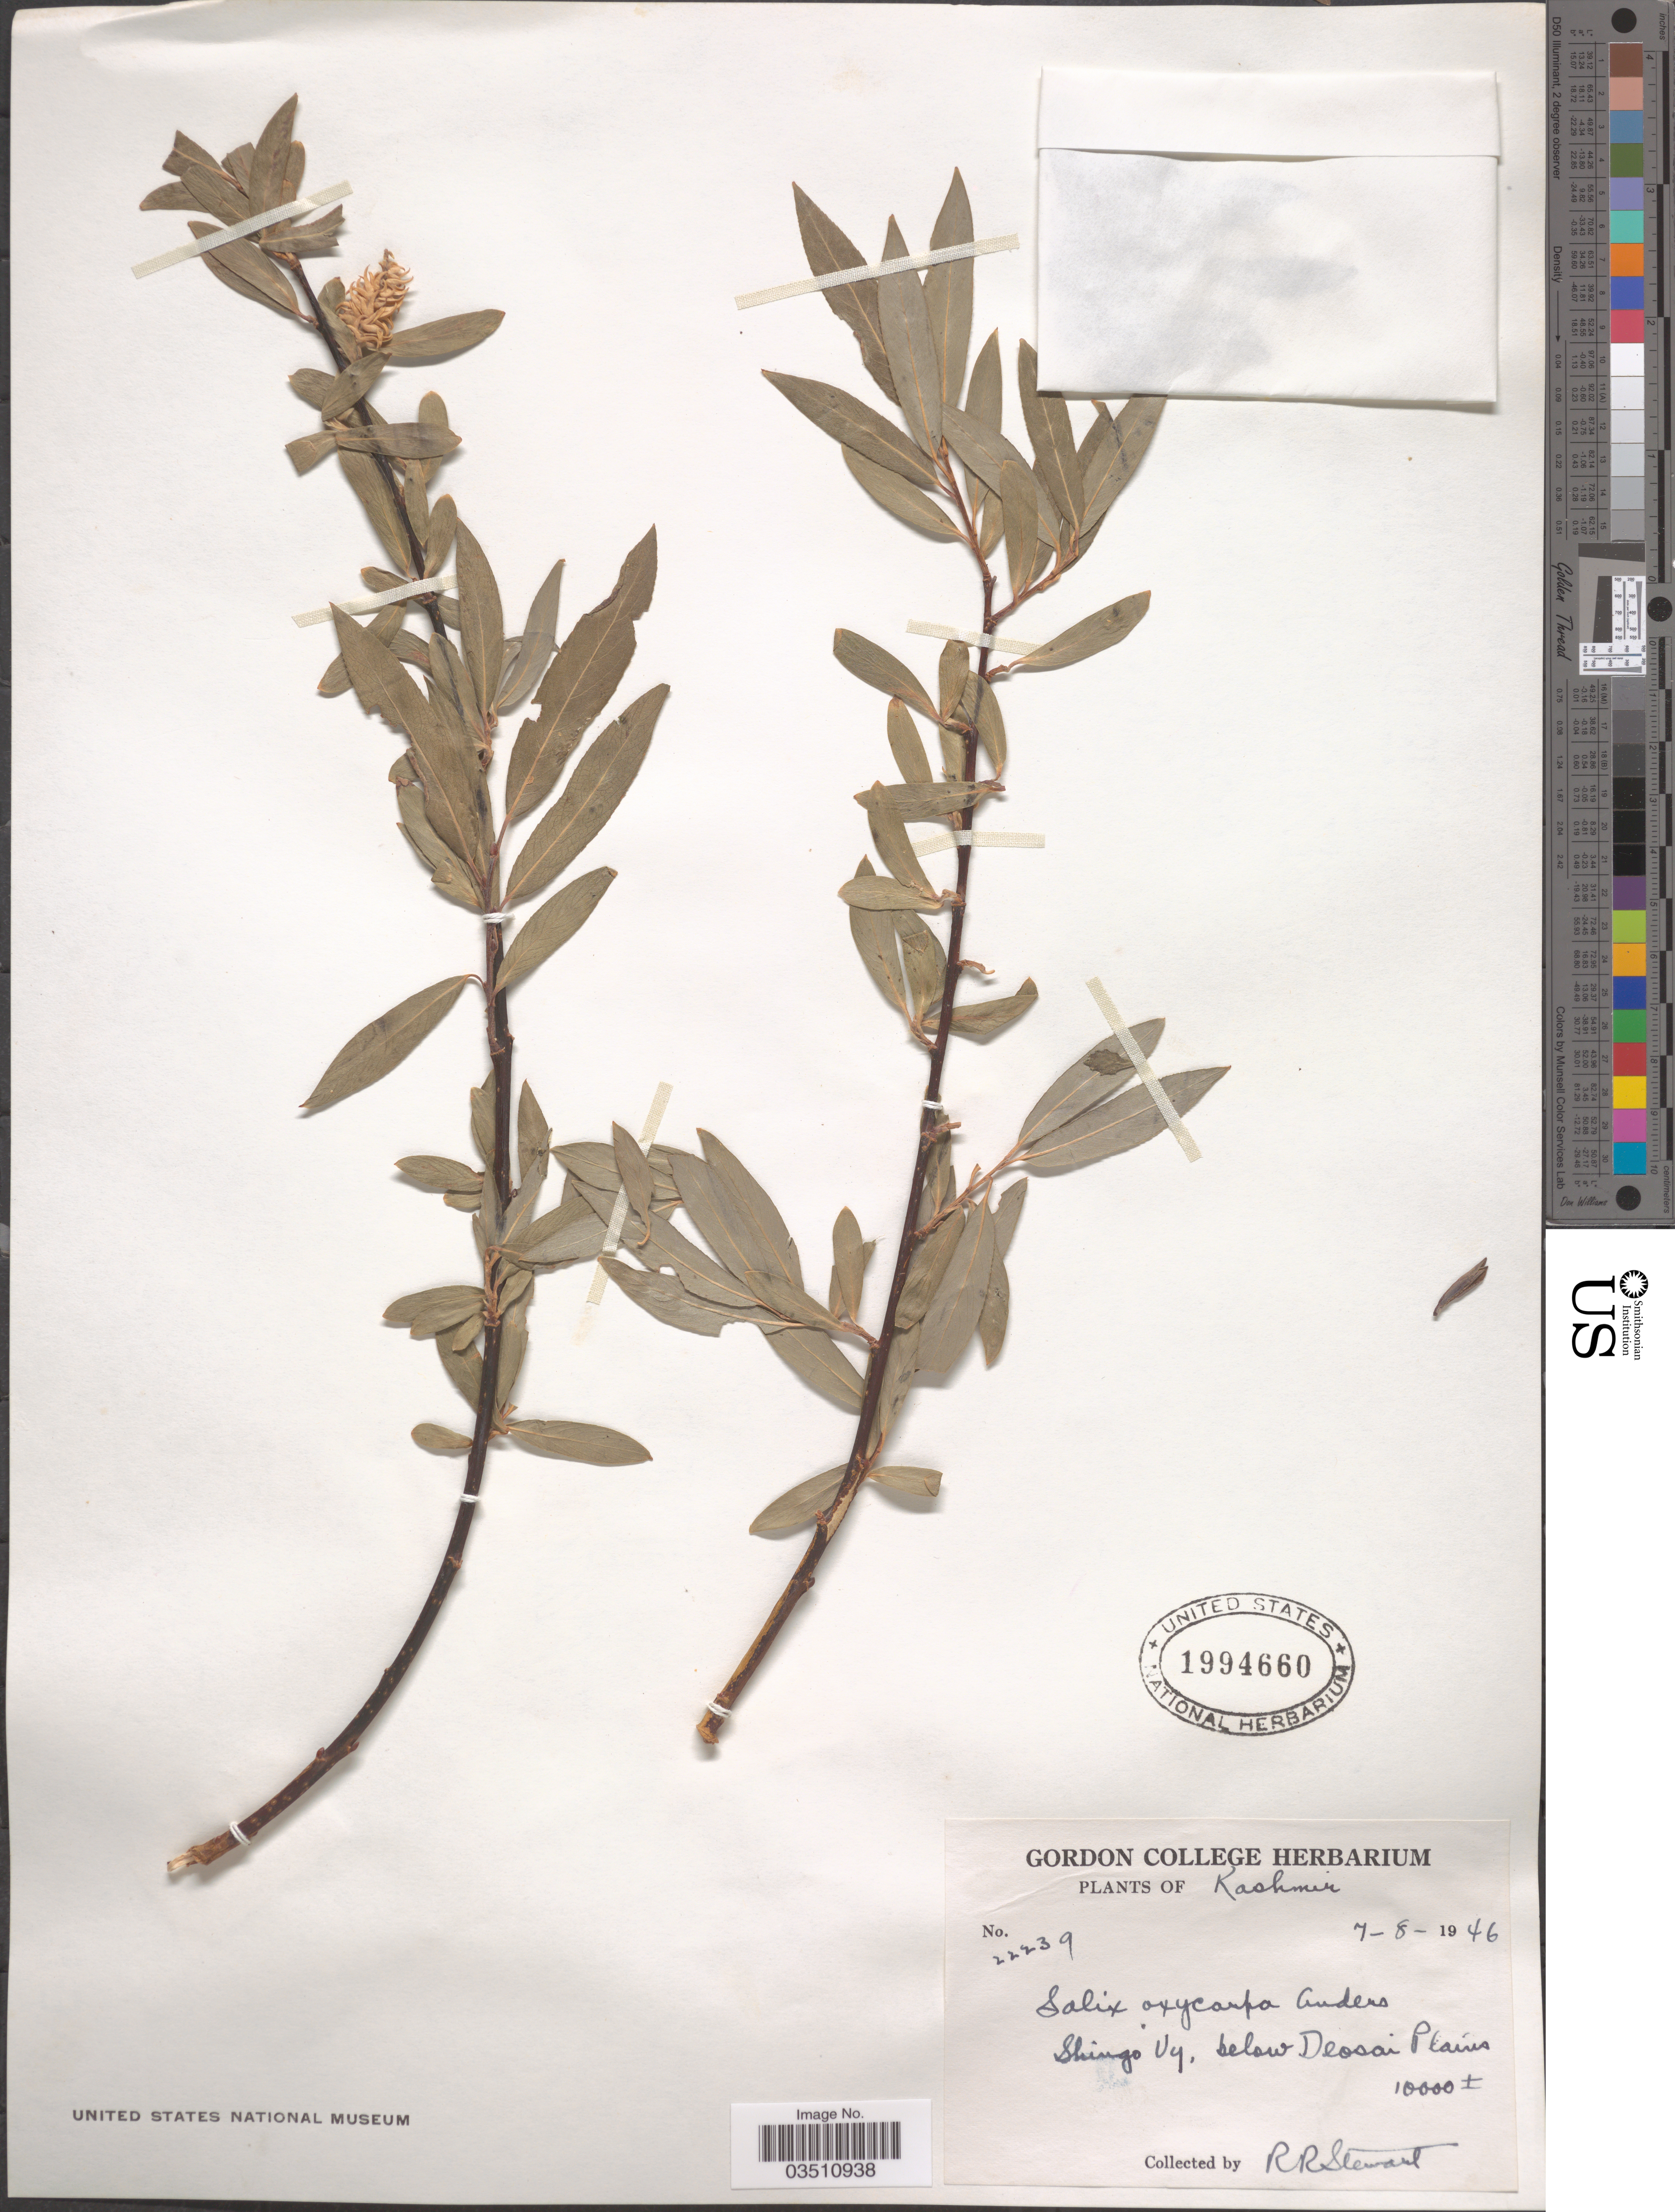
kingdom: Plantae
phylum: Tracheophyta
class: Magnoliopsida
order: Malpighiales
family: Salicaceae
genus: Salix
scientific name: Salix oxycarpa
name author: Andersson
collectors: R. Stewart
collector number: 22239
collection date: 1946-08-07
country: India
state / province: Jammu and Kashmir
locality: Kashmir. Shingo Vy, below Deosai Plains.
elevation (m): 3048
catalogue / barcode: US 1994660